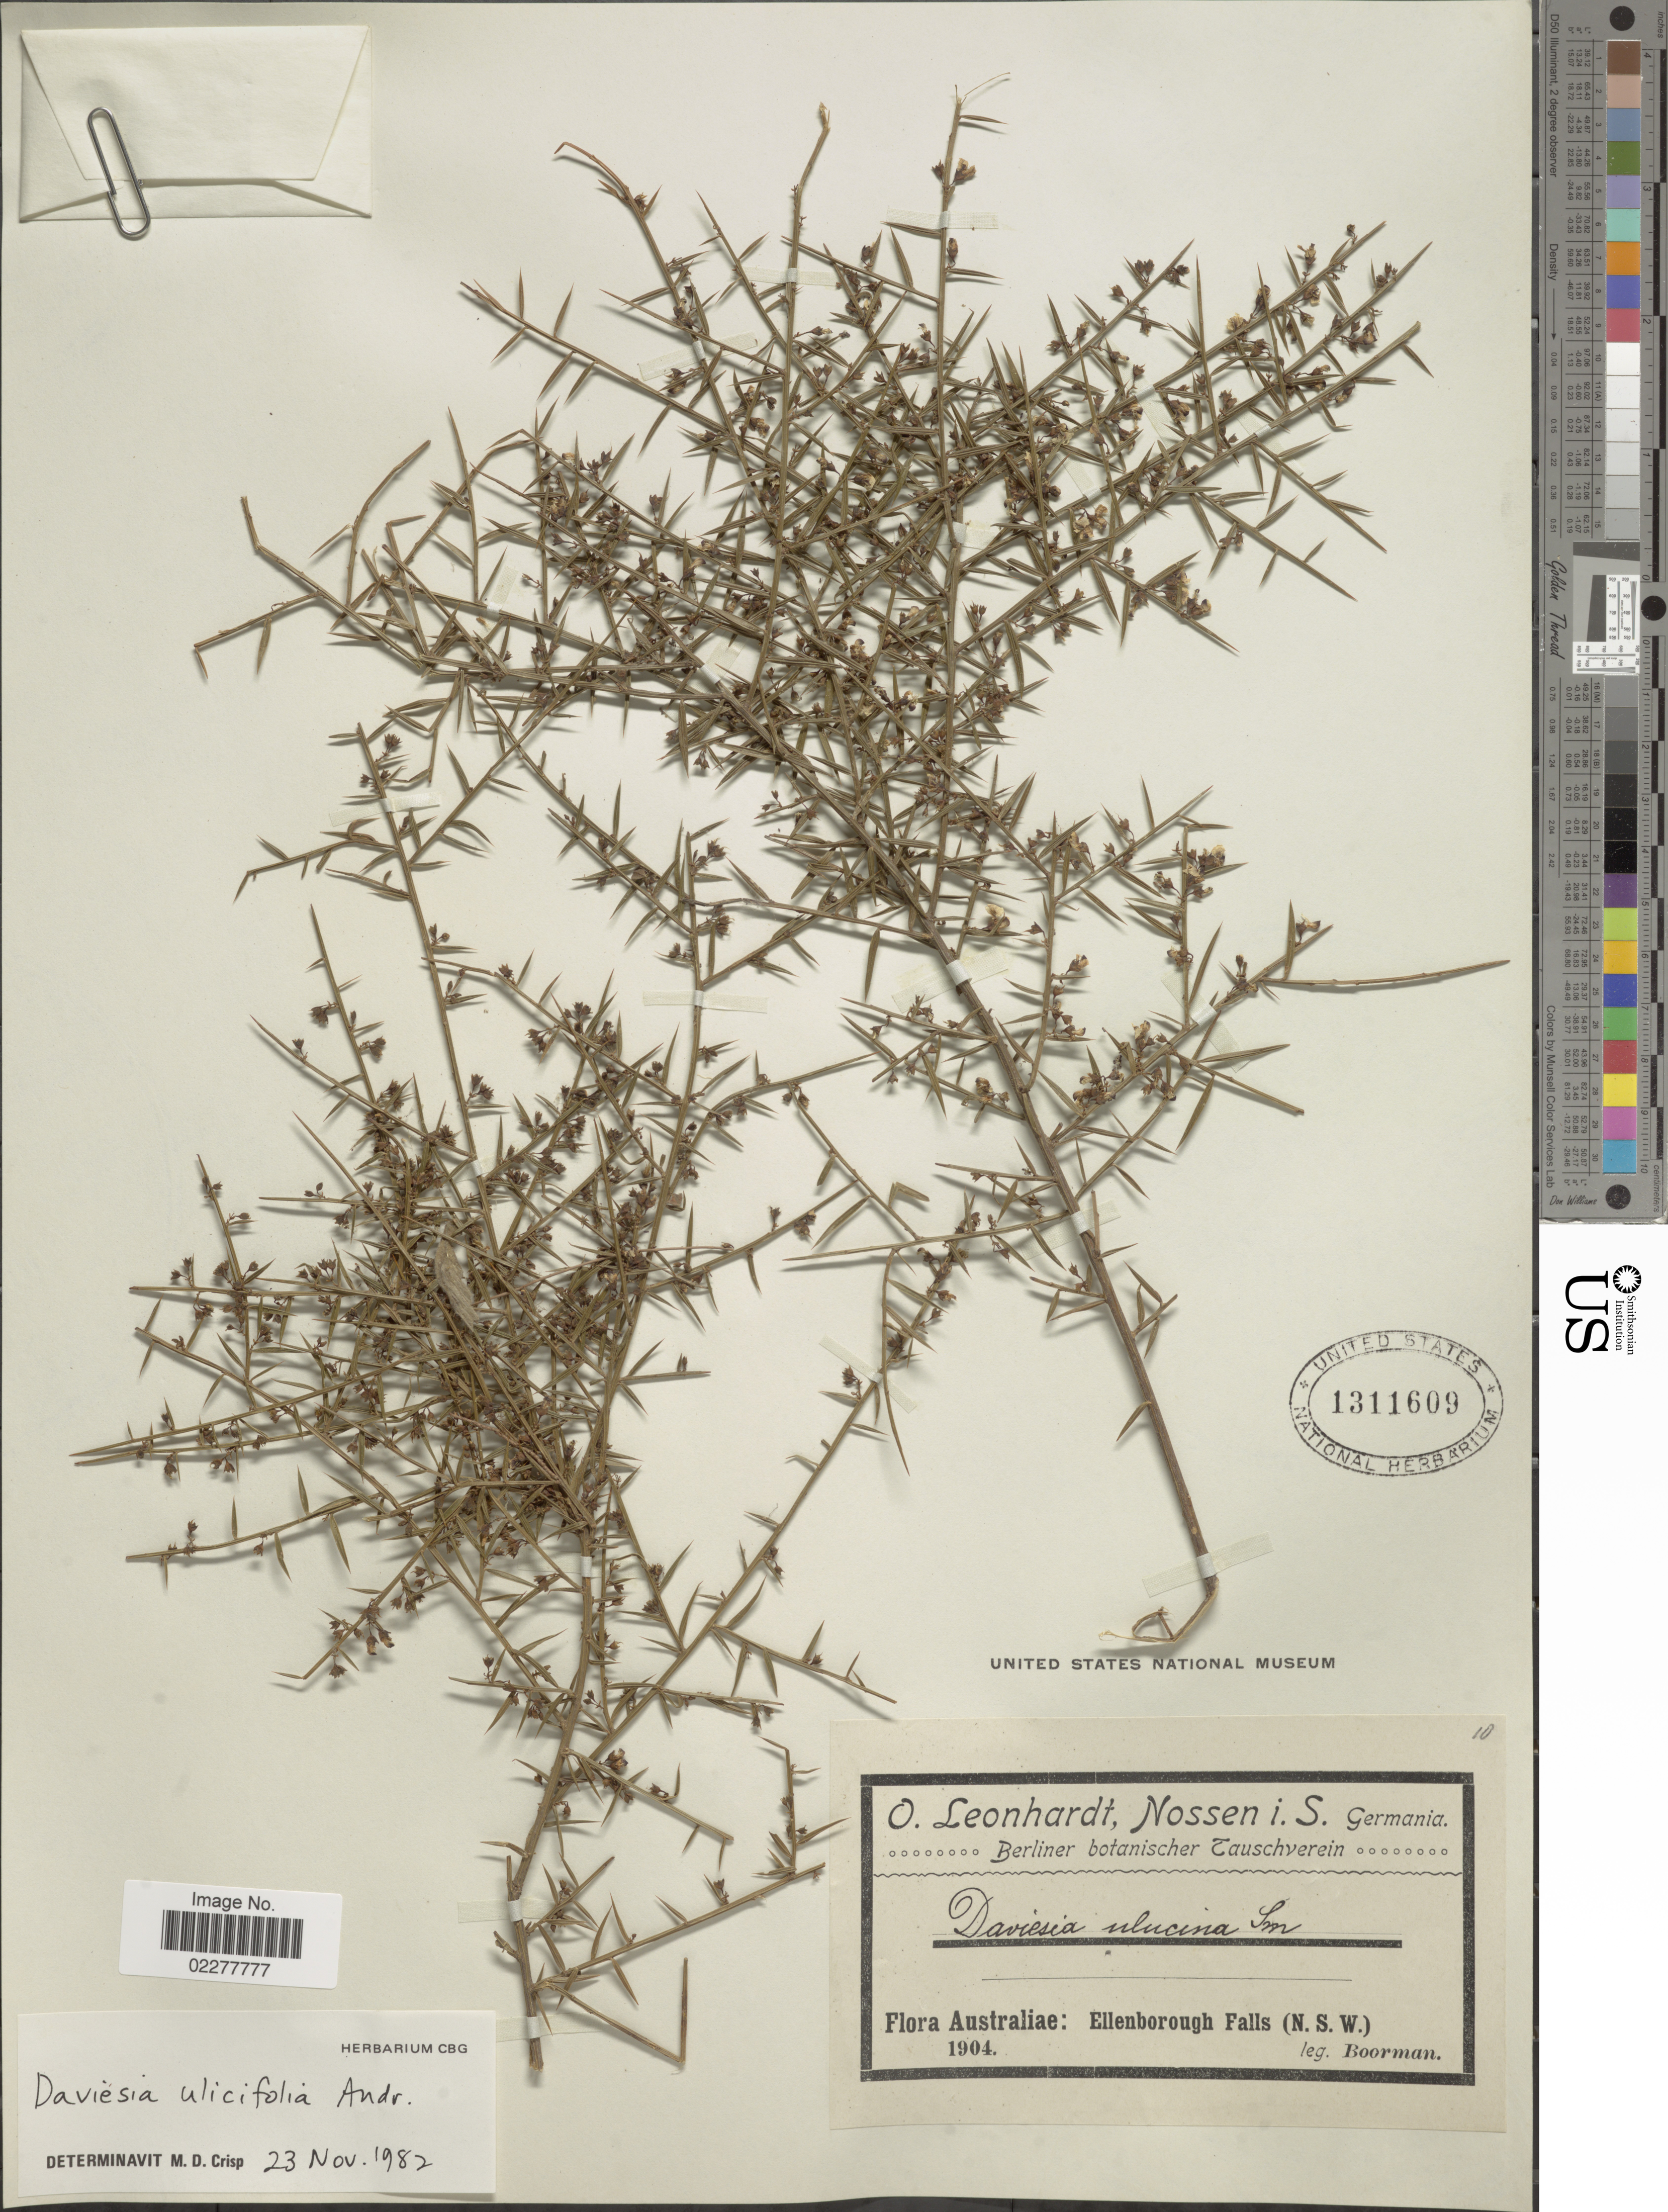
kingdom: Plantae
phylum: Tracheophyta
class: Magnoliopsida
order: Fabales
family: Fabaceae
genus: Daviesia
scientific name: Daviesia ulicifolia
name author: Andrews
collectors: -. Boorman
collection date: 1904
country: Australia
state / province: New South Wales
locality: Australiae: Ellenborough Falls (N.S.W.)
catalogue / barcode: US 1311609